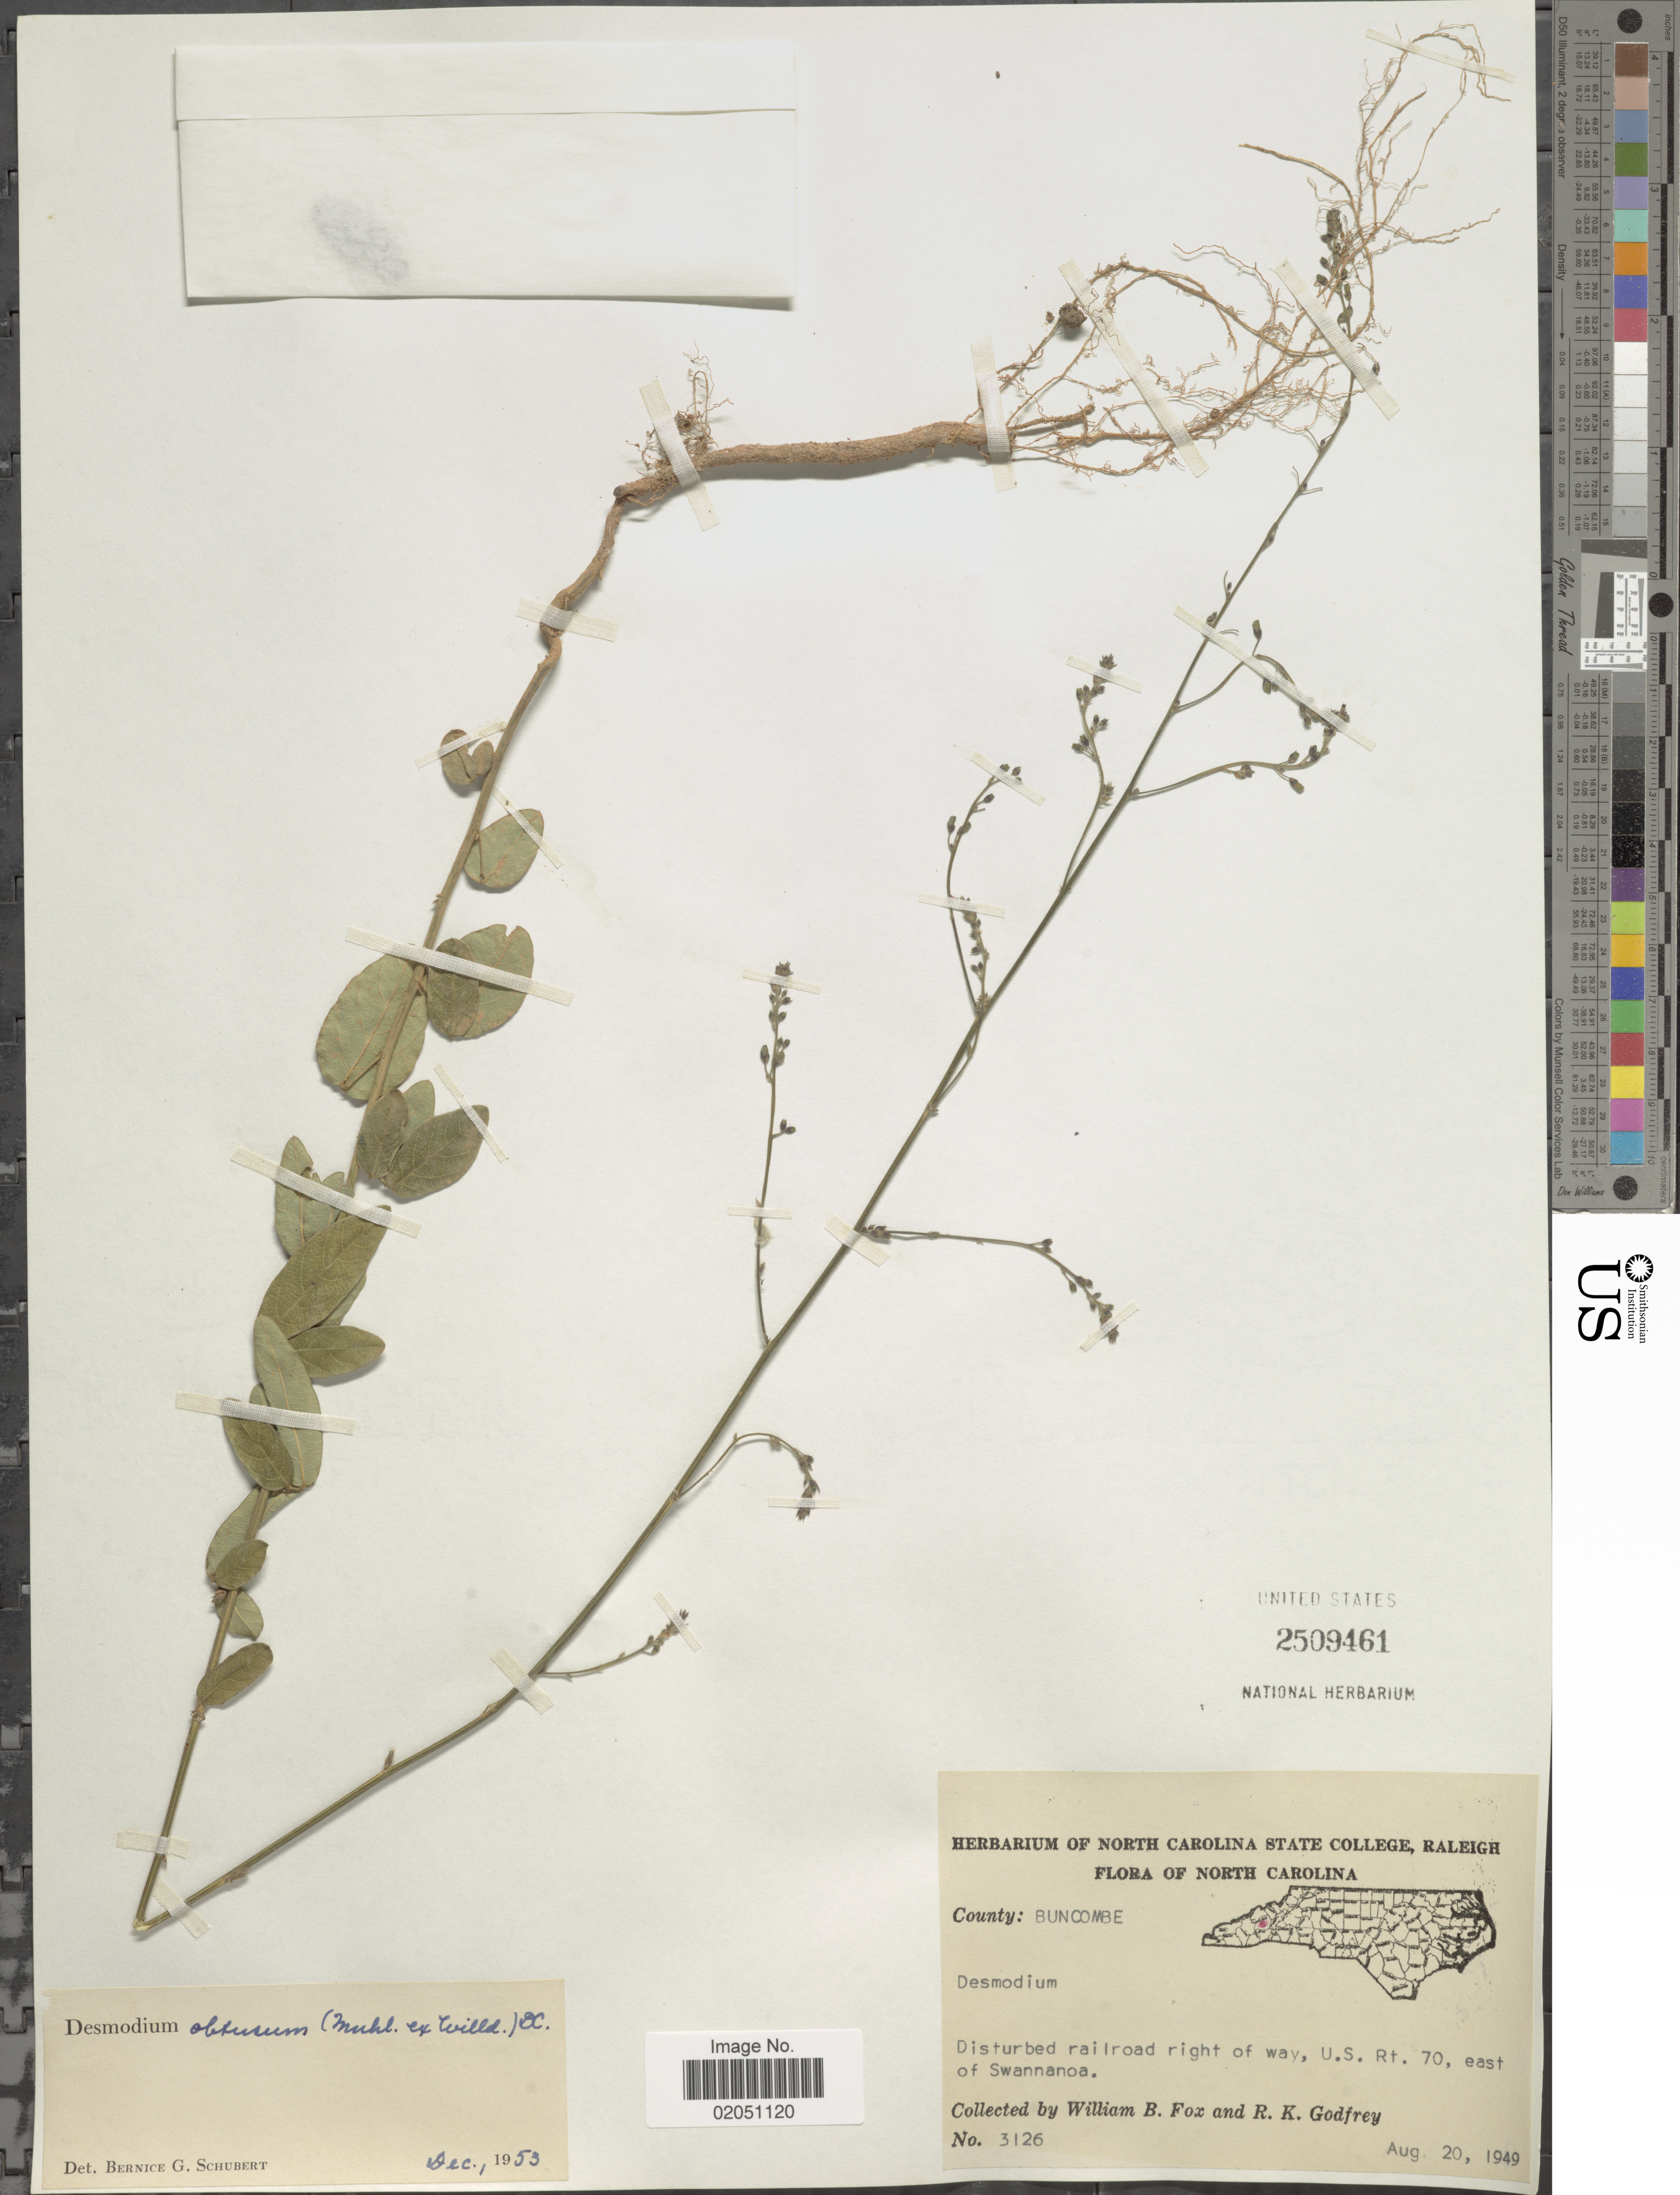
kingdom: Plantae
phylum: Tracheophyta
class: Magnoliopsida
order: Fabales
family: Fabaceae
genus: Desmodium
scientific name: Desmodium obtusum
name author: (Muhl. ex Willd.) DC.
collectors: W. B. Fox & R. K. Godfrey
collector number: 3126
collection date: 1949-08-20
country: United States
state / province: North Carolina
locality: County: Buncombe, Disturbed railroad right of way, U.S. Rt 70, east of Swannanoa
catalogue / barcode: US 2509461